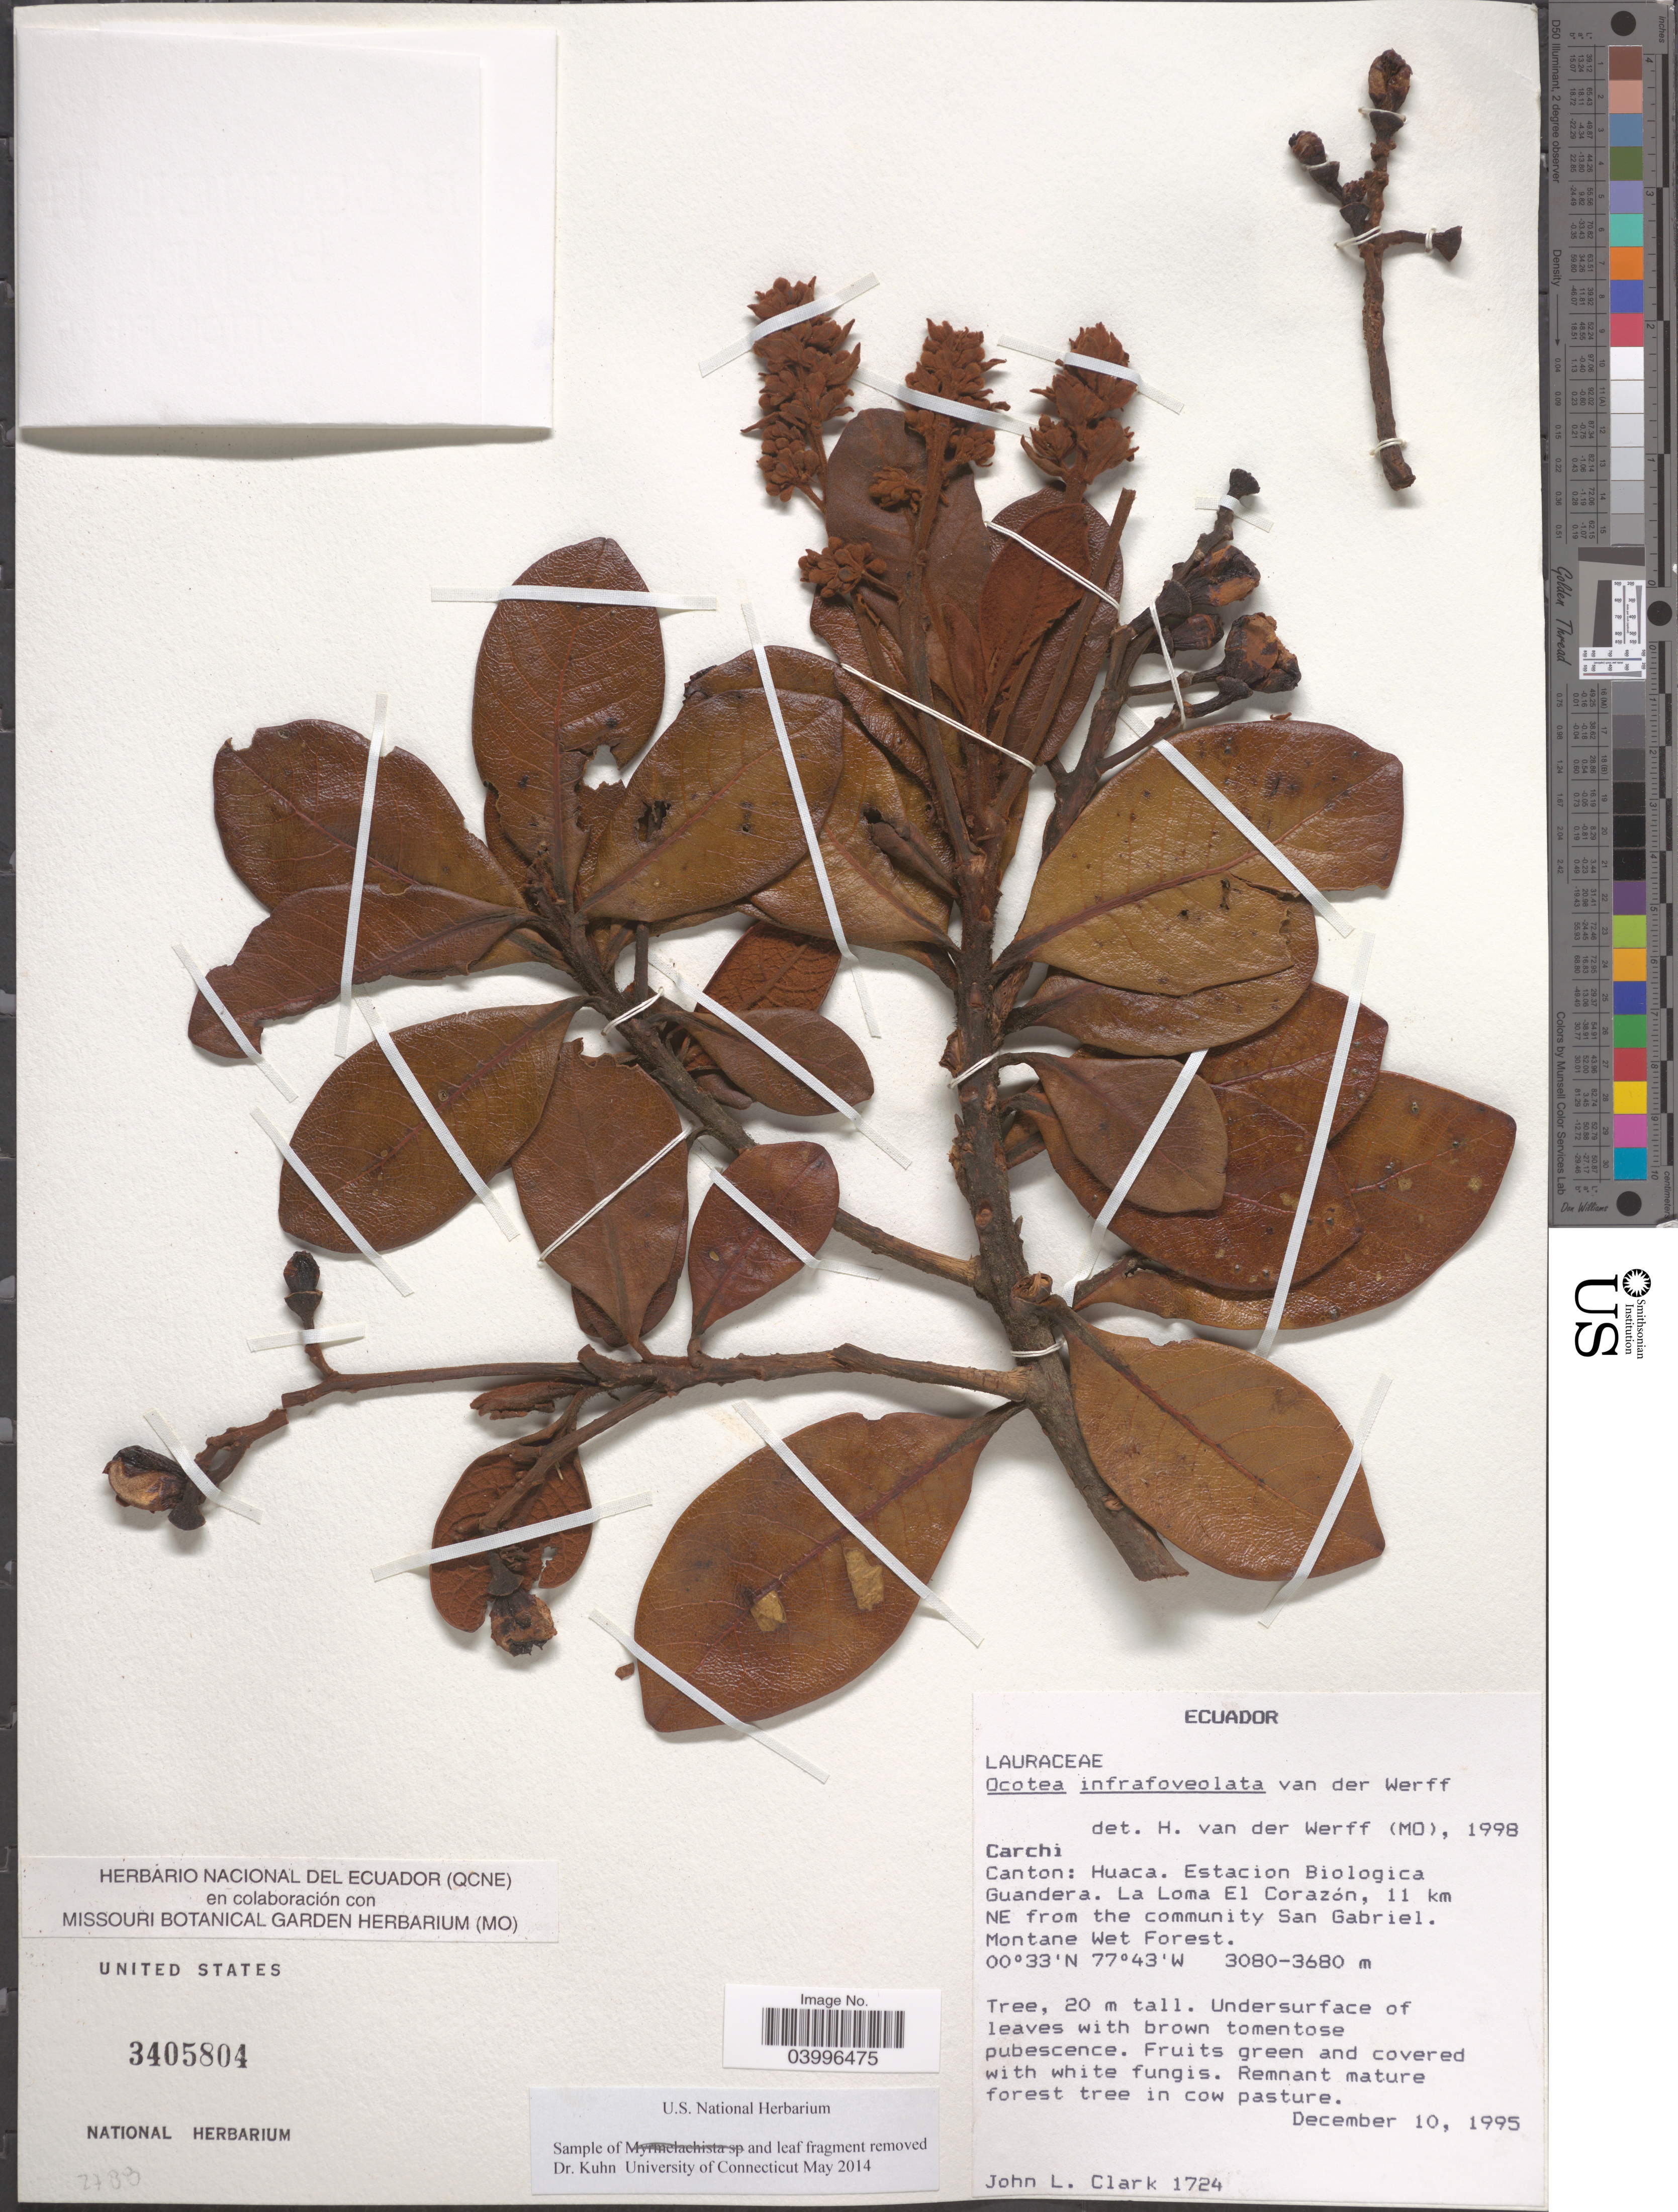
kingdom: Plantae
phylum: Tracheophyta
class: Magnoliopsida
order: Laurales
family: Lauraceae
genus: Ocotea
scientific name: Ocotea infrafoveolata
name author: van der Werff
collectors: J. L. Clark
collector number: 1724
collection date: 1995-12-10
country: Ecuador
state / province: Carchi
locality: Canton: Huaca. Estacion Biologica Guandera. La Loma El Corazón, 11 km NE from the community San Gabriel. Montane Wet Forest.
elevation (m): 3080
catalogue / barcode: US 3405804